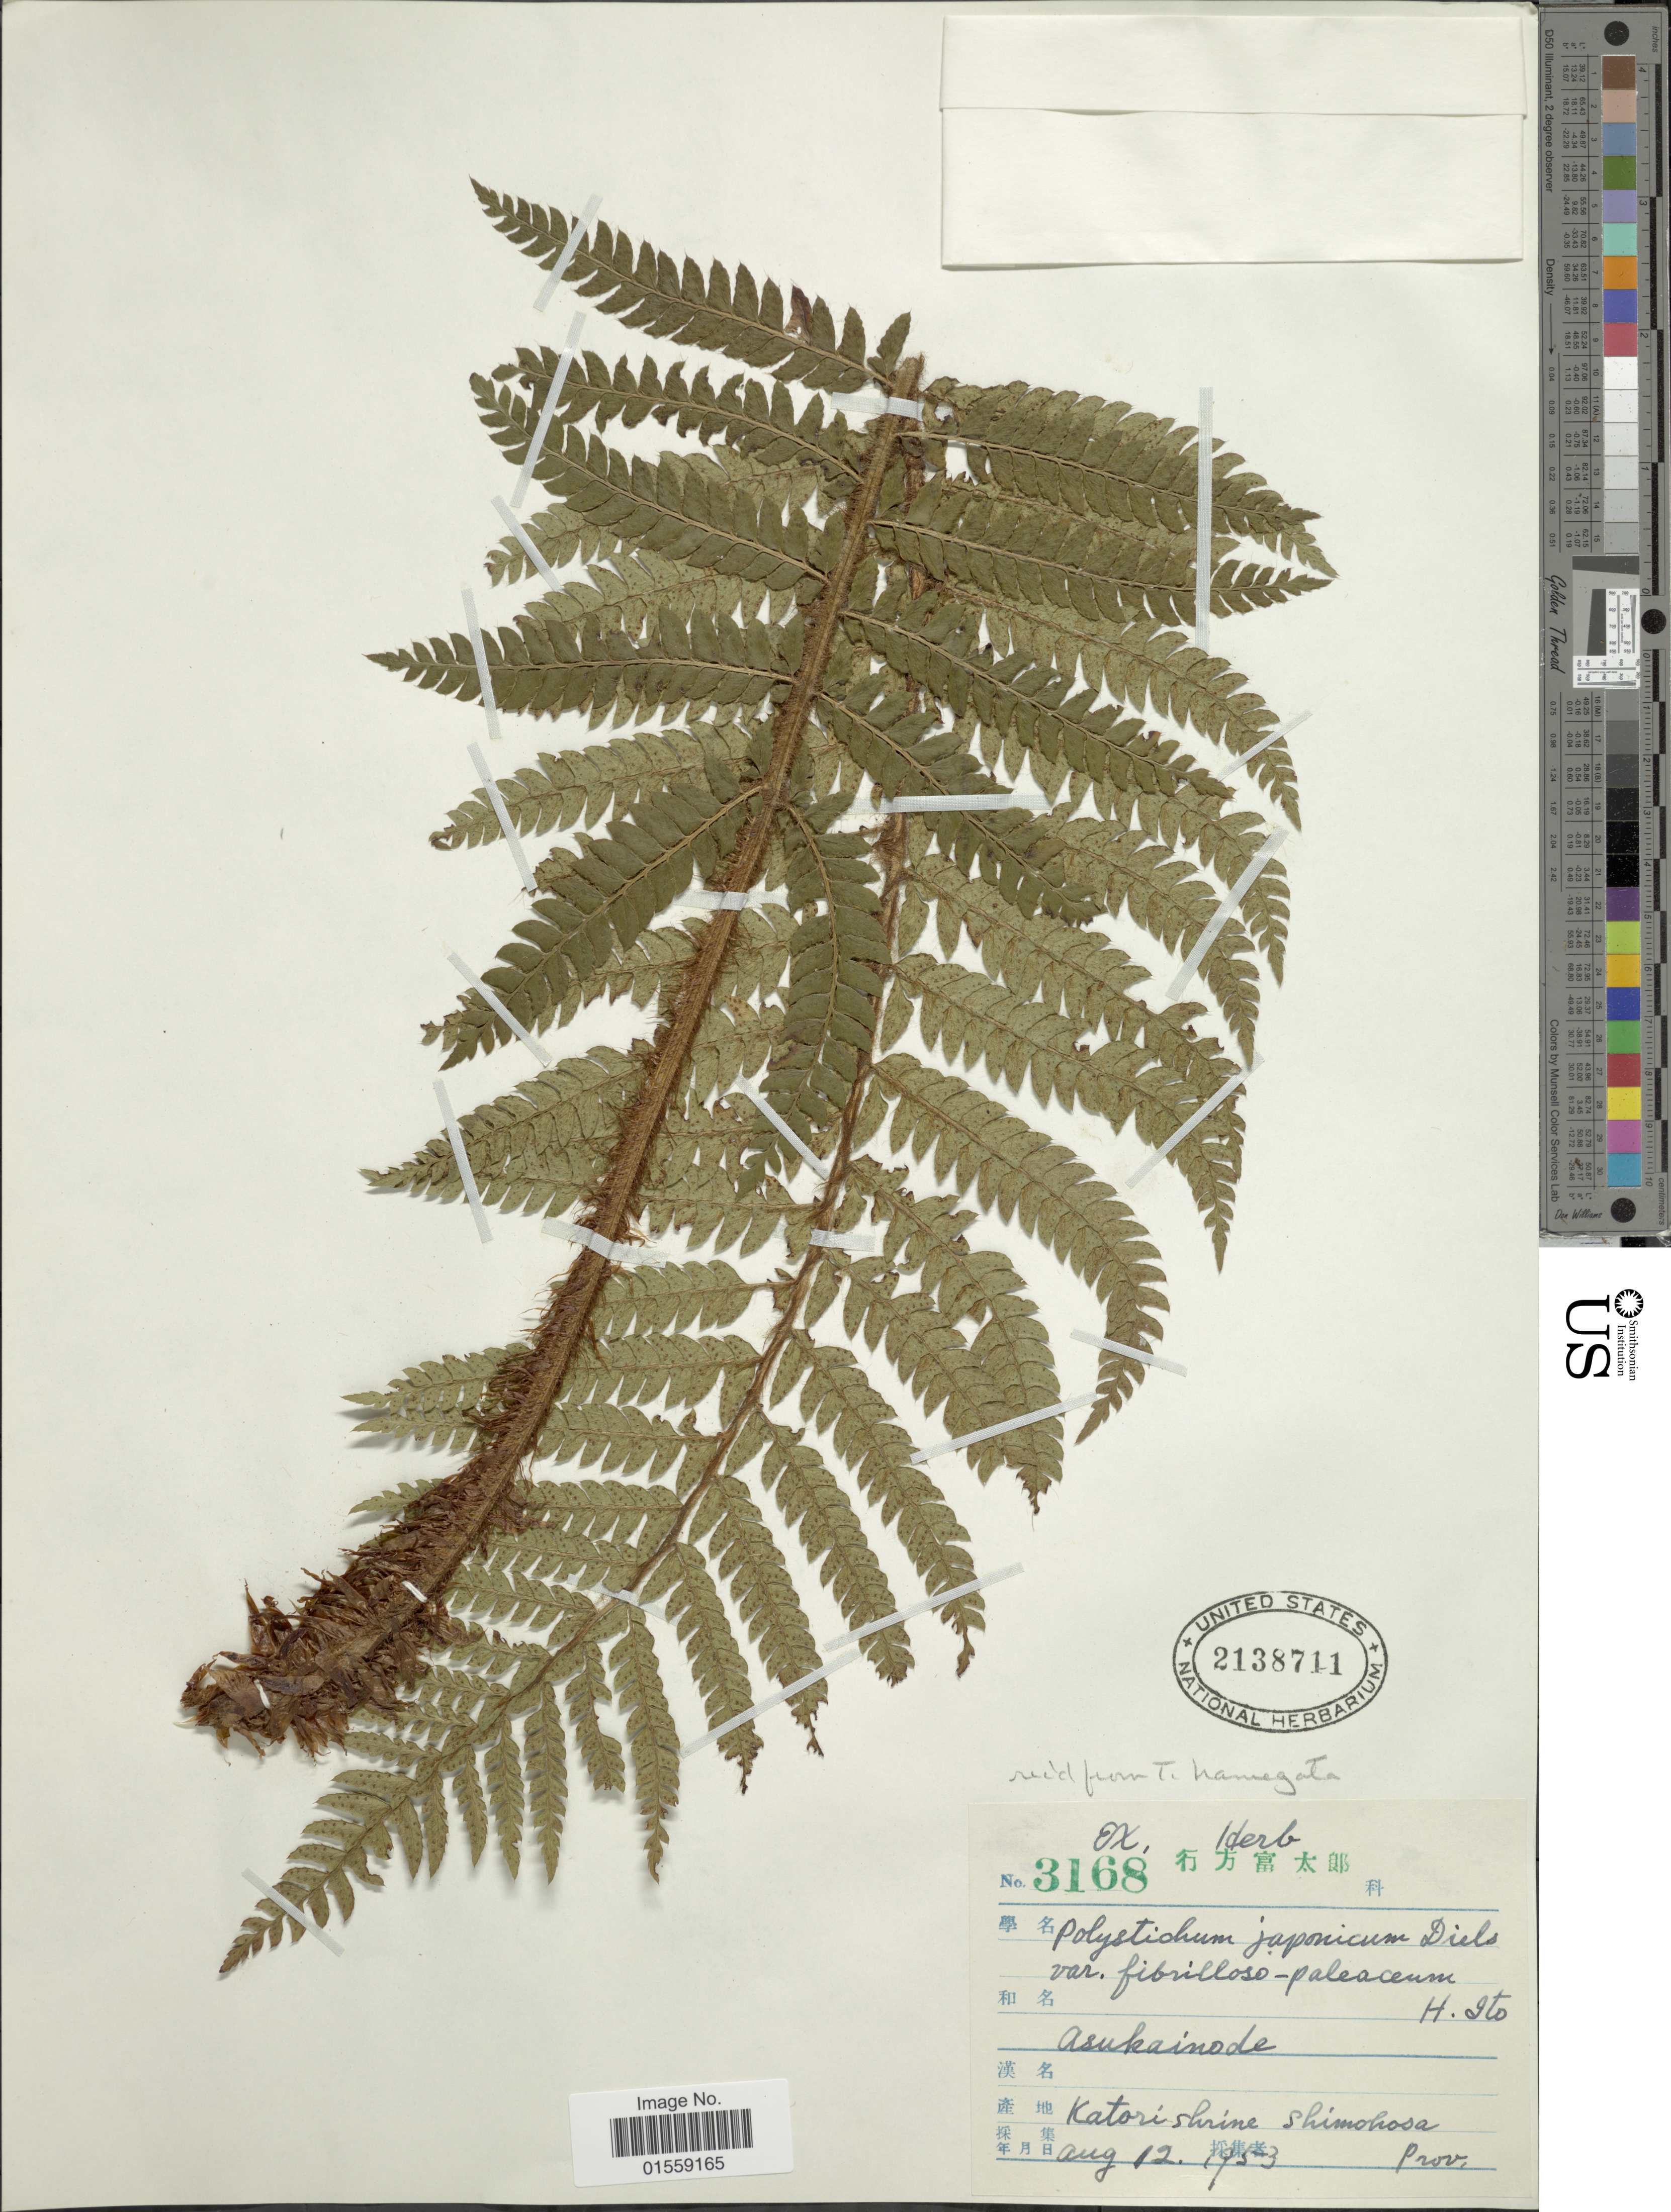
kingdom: Plantae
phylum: Tracheophyta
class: Polypodiopsida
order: Polypodiales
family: Dryopteridaceae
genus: Polystichum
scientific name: Polystichum japonicum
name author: Diels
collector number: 3168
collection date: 1953-08-12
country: Japan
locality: Katori shrine Shimohosa Prov.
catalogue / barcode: US 2138711